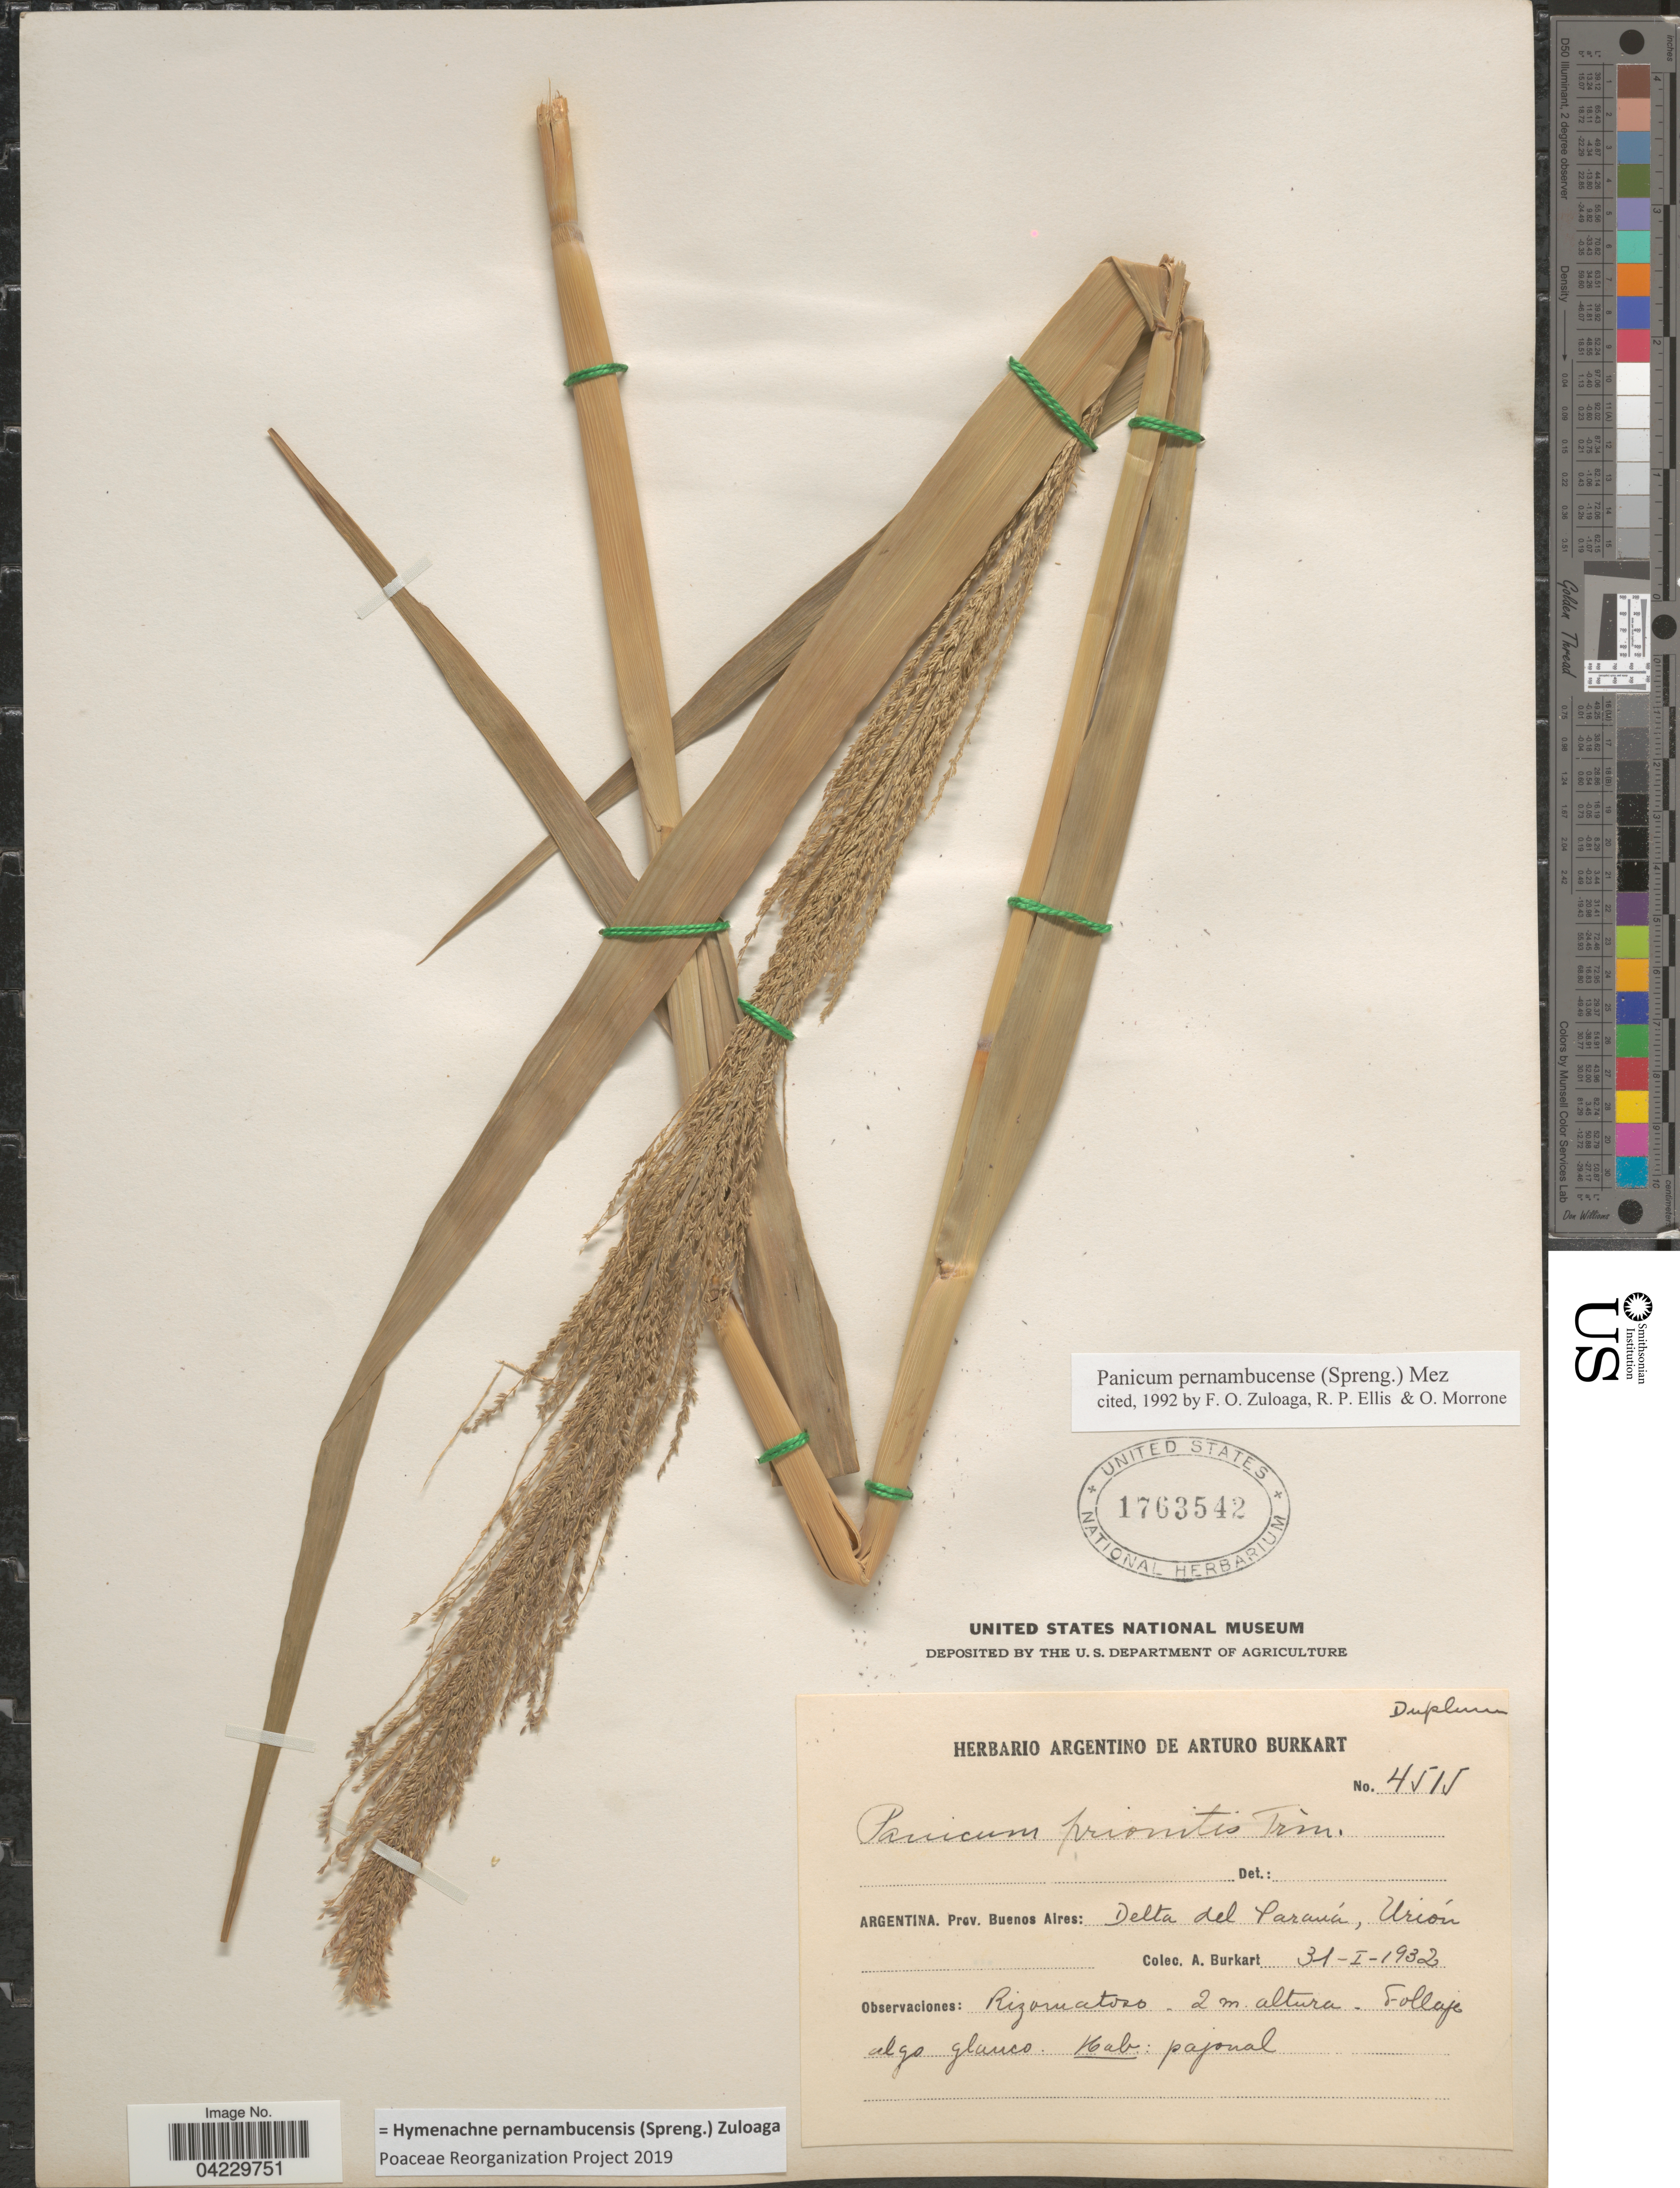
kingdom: Plantae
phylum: Tracheophyta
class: Liliopsida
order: Poales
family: Poaceae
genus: Hymenachne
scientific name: Hymenachne pernambucensis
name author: (Spreng.) Zuloaga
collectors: A. E. Burkart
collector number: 4515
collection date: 1932-01-31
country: Argentina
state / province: Buenos Aires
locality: Delta del Paraná, Urión.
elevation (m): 2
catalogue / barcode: US 1763542